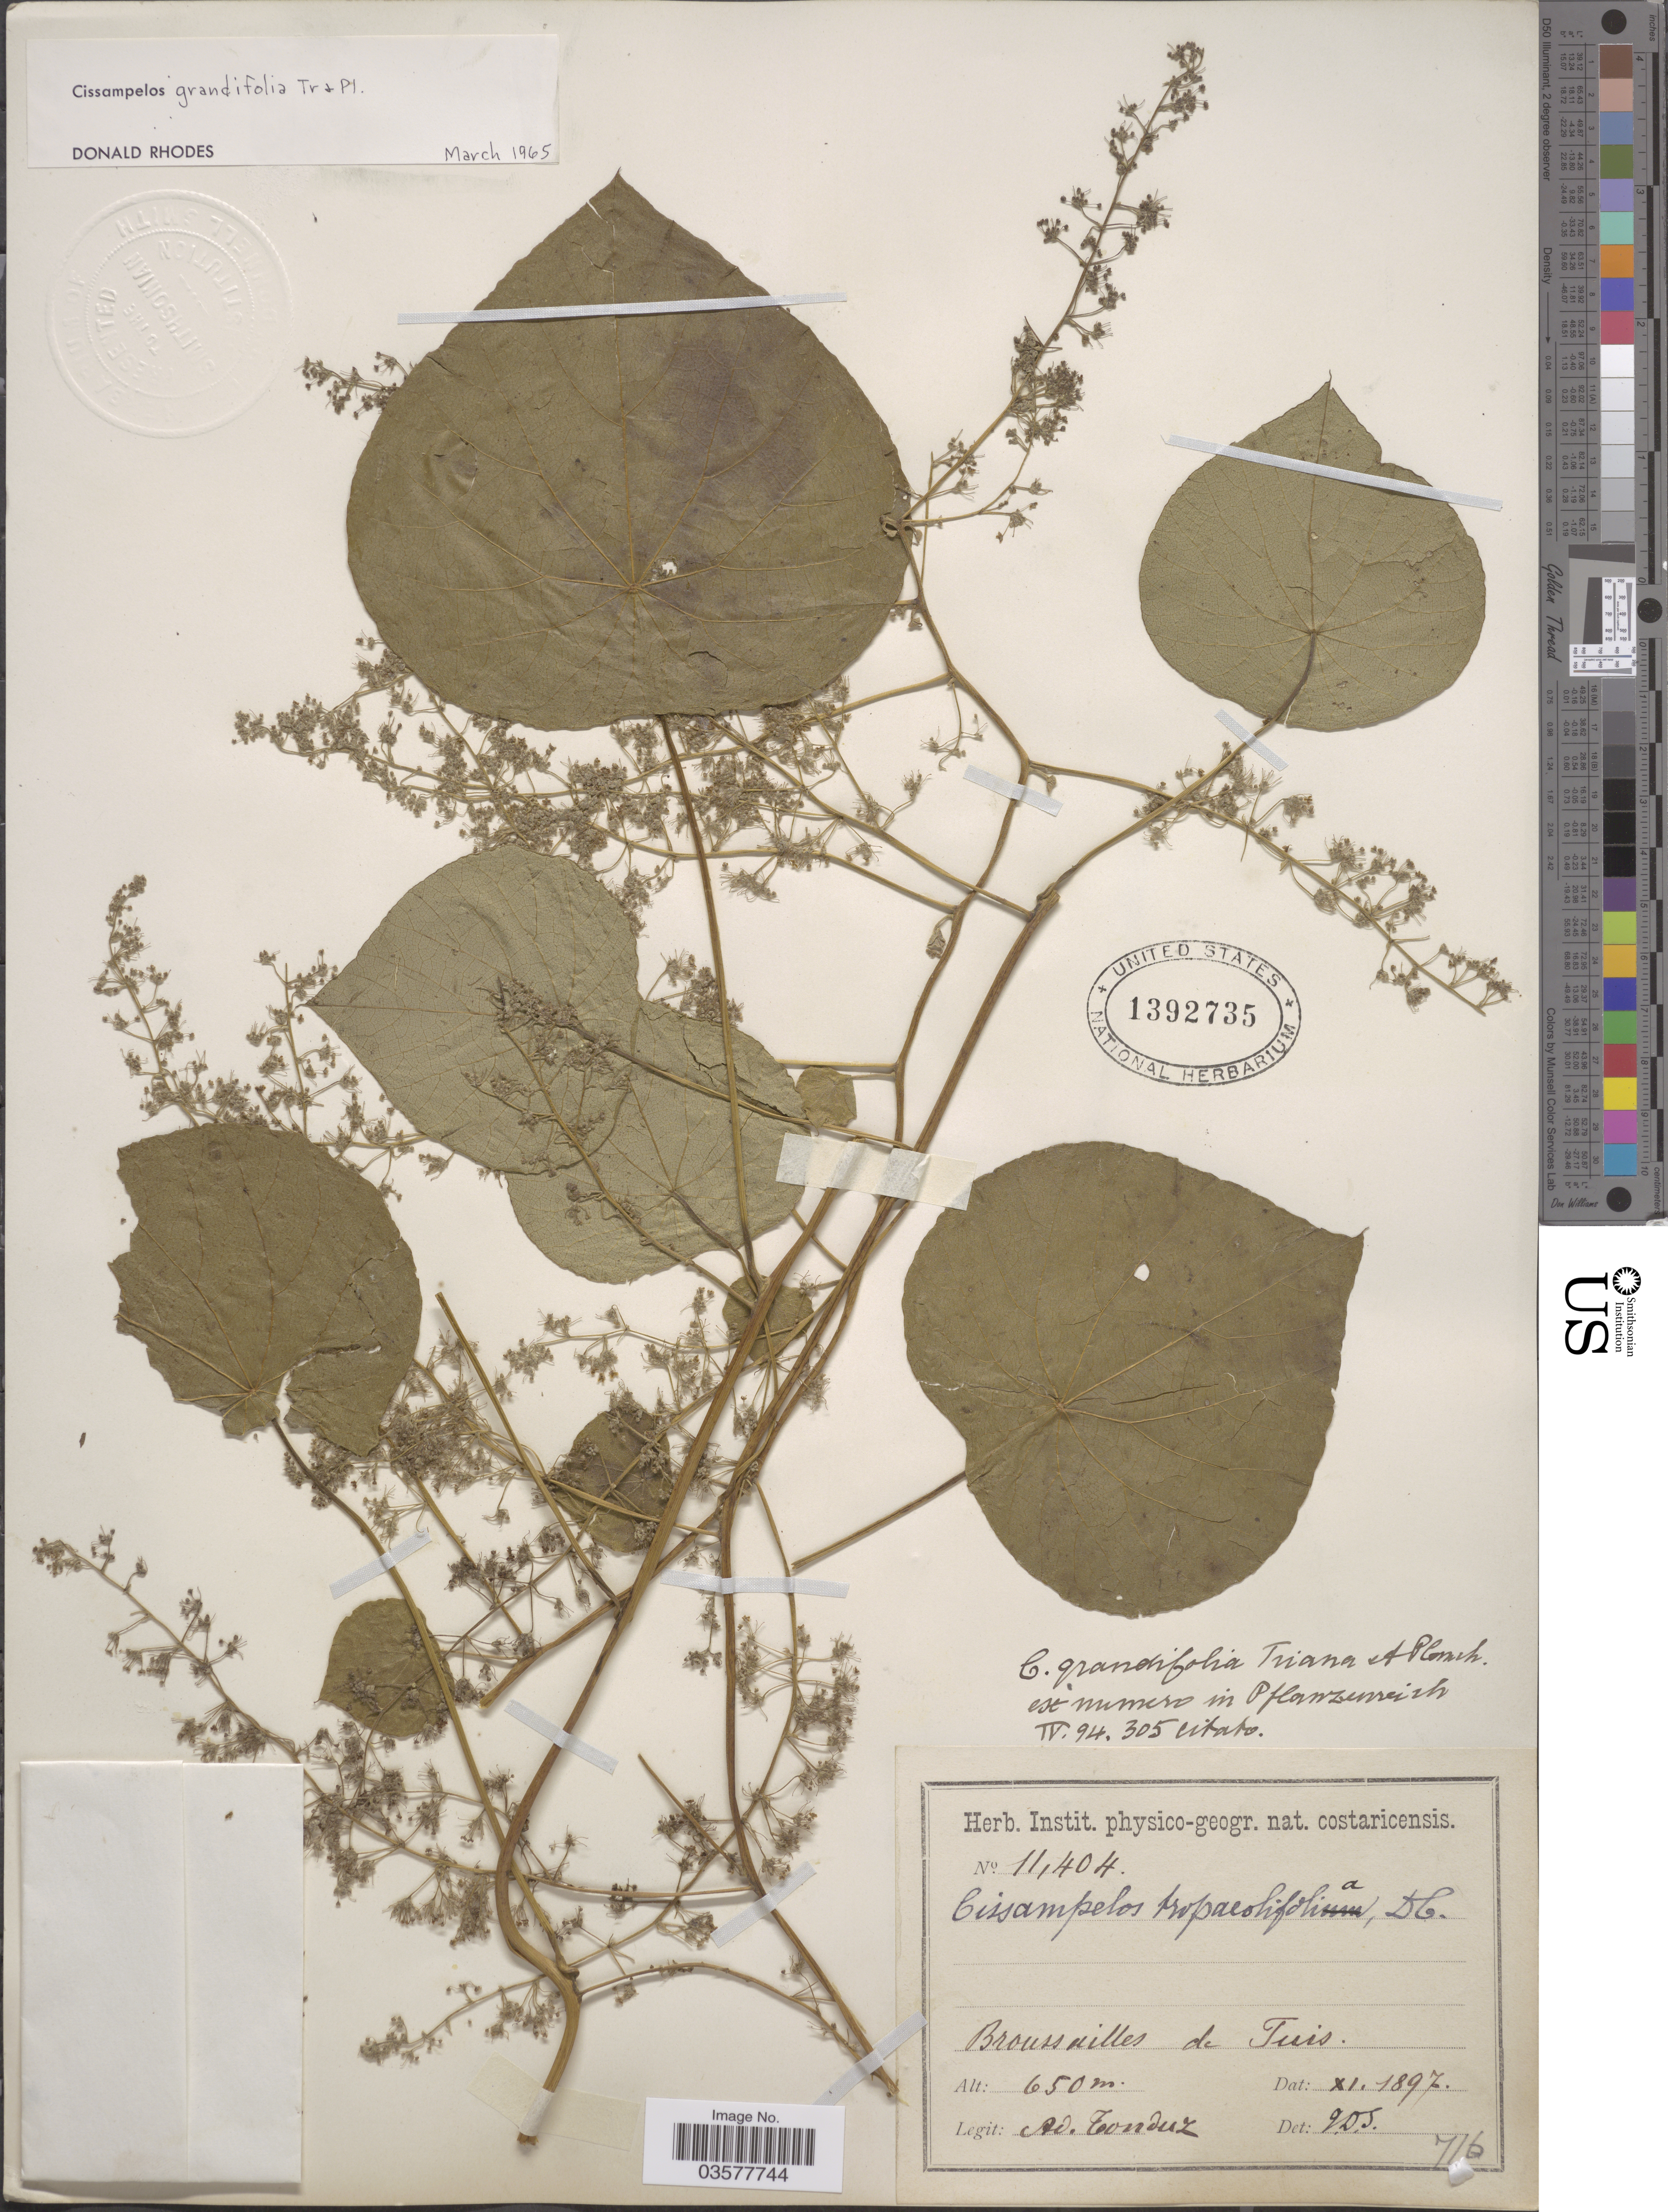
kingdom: Plantae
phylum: Tracheophyta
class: Magnoliopsida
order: Ranunculales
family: Menispermaceae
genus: Cissampelos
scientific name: Cissampelos grandifolia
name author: Triana & Planch.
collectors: A. Tonduz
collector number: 11404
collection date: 1897-11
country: Costa Rica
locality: Broussailles de Tuis.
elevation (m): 650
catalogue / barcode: US 1392735